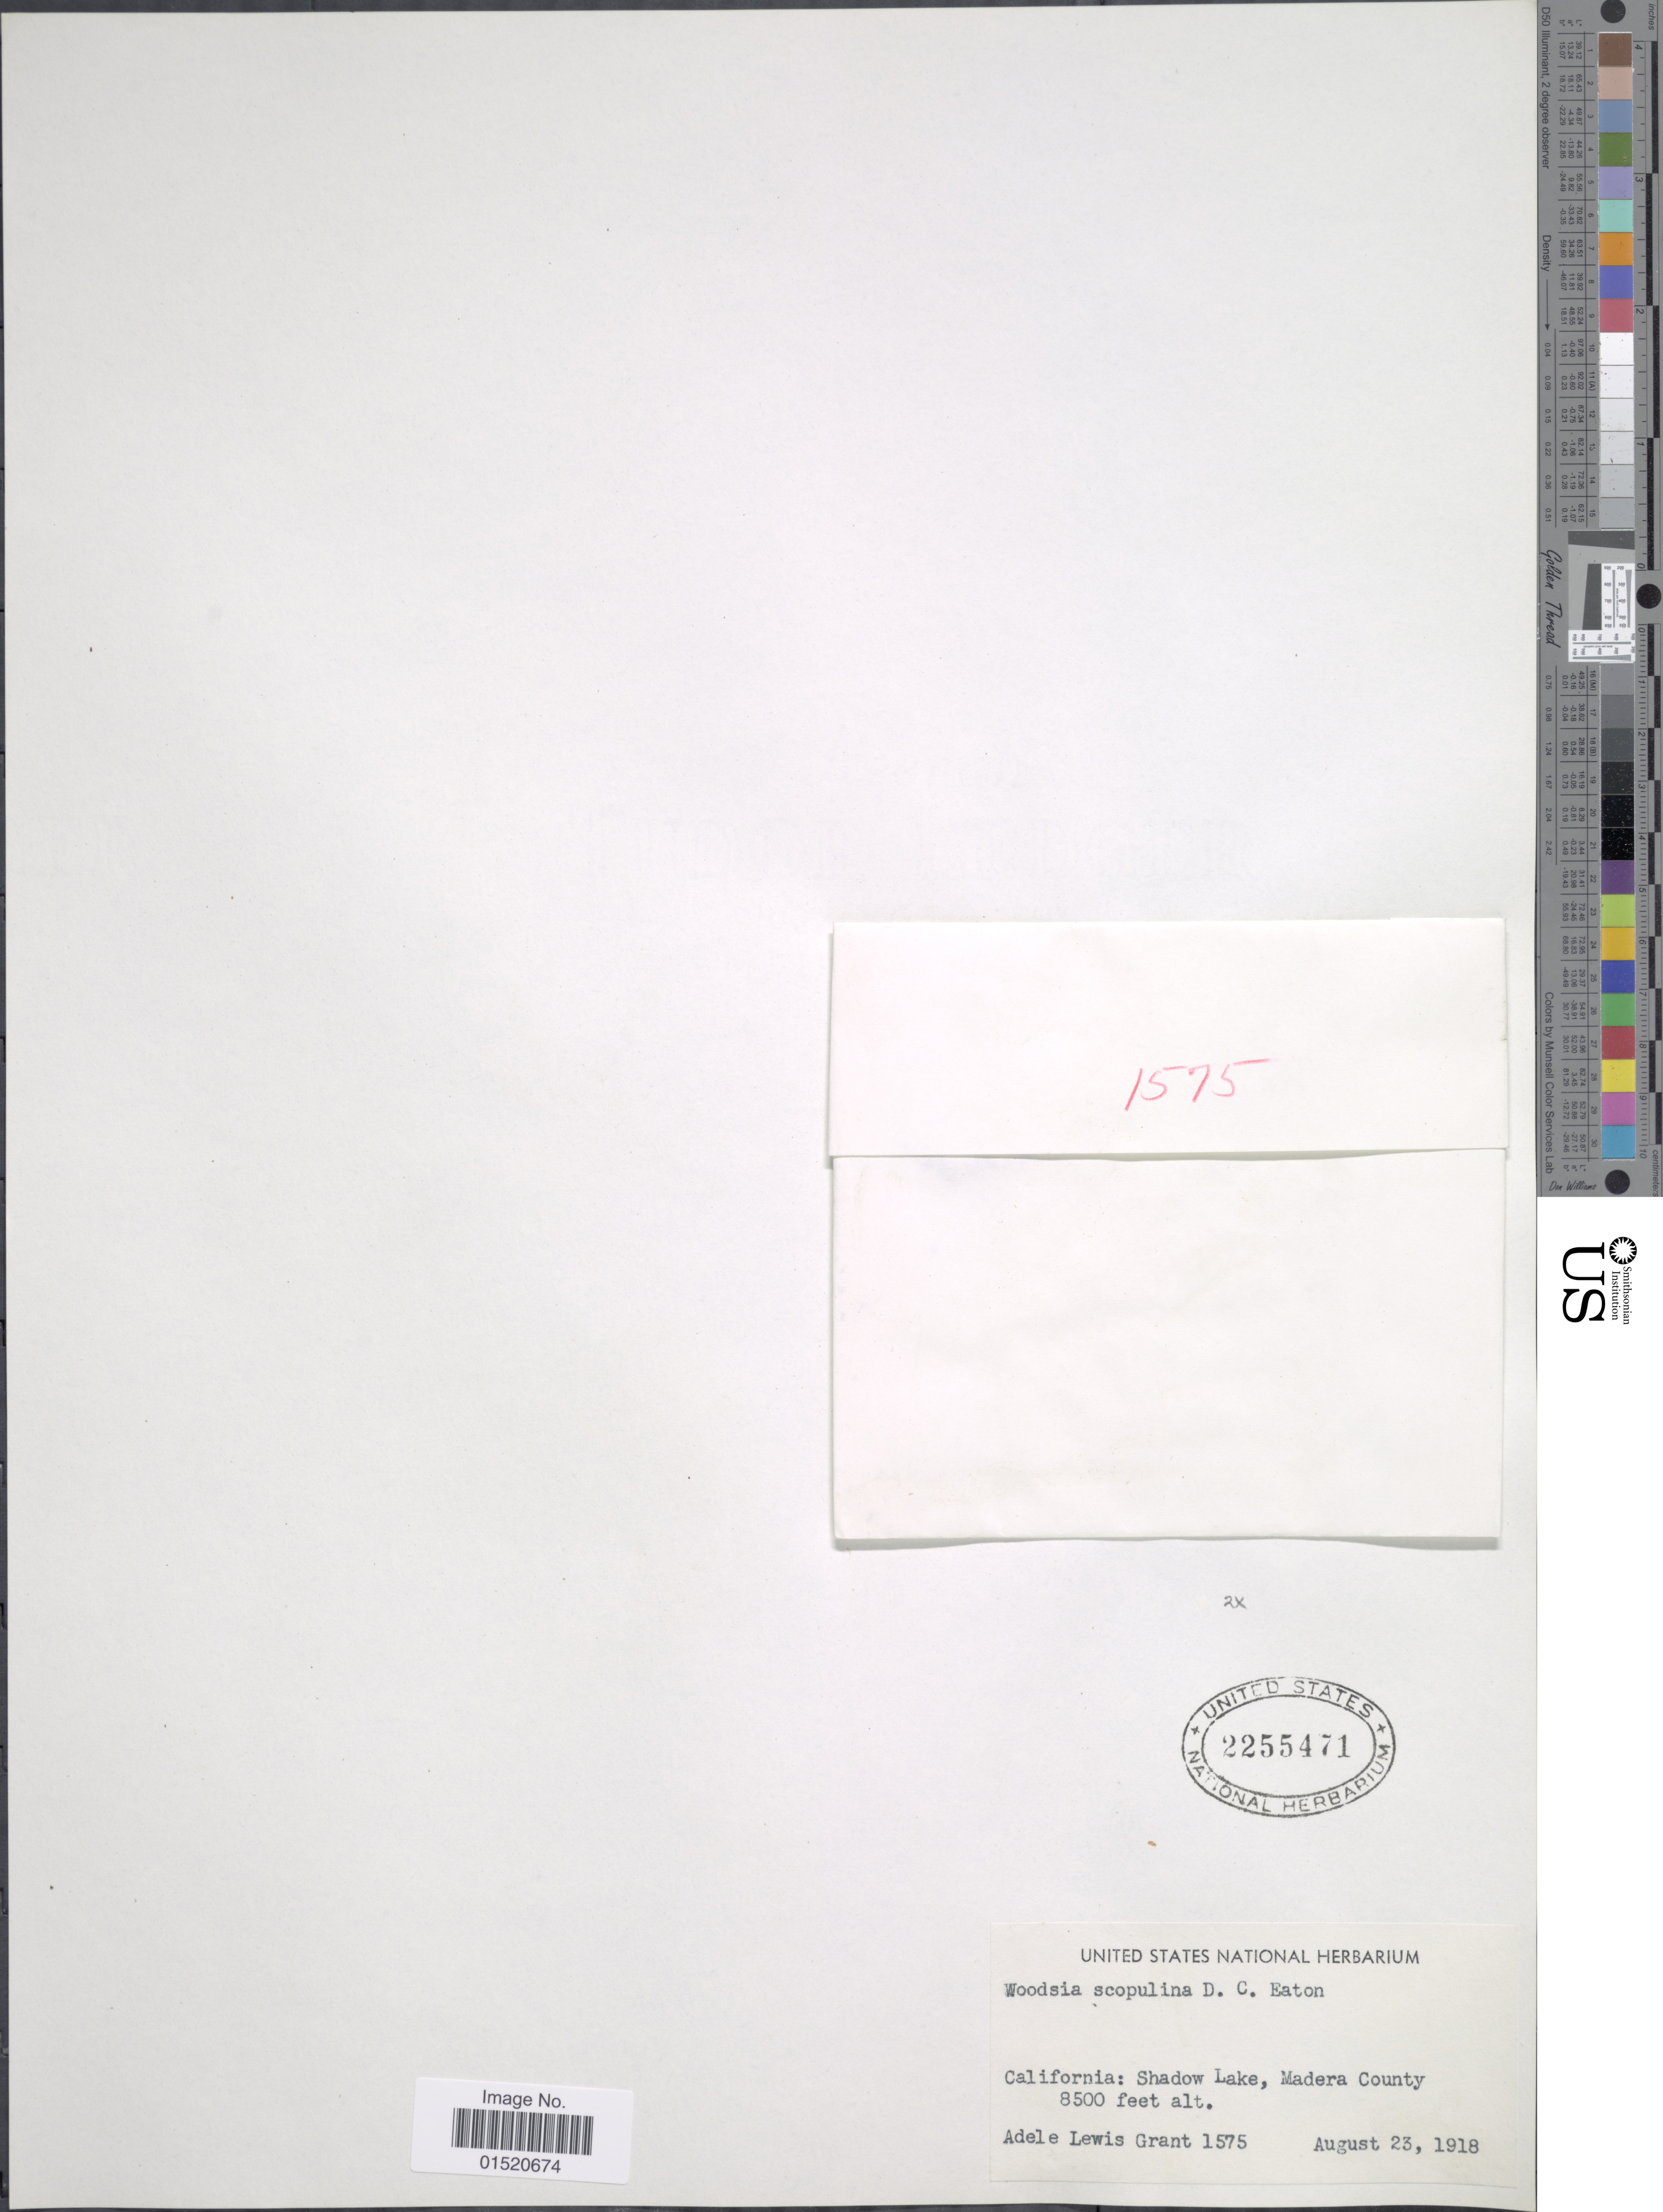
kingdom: Plantae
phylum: Tracheophyta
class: Polypodiopsida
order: Polypodiales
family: Woodsiaceae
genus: Woodsia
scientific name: Woodsia scopulina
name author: D.C. Eaton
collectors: A. L. Grant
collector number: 1575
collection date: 1918-08-23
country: United States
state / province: California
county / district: Madera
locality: Shadow Lake, Madera County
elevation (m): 2591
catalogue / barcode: US 2255471